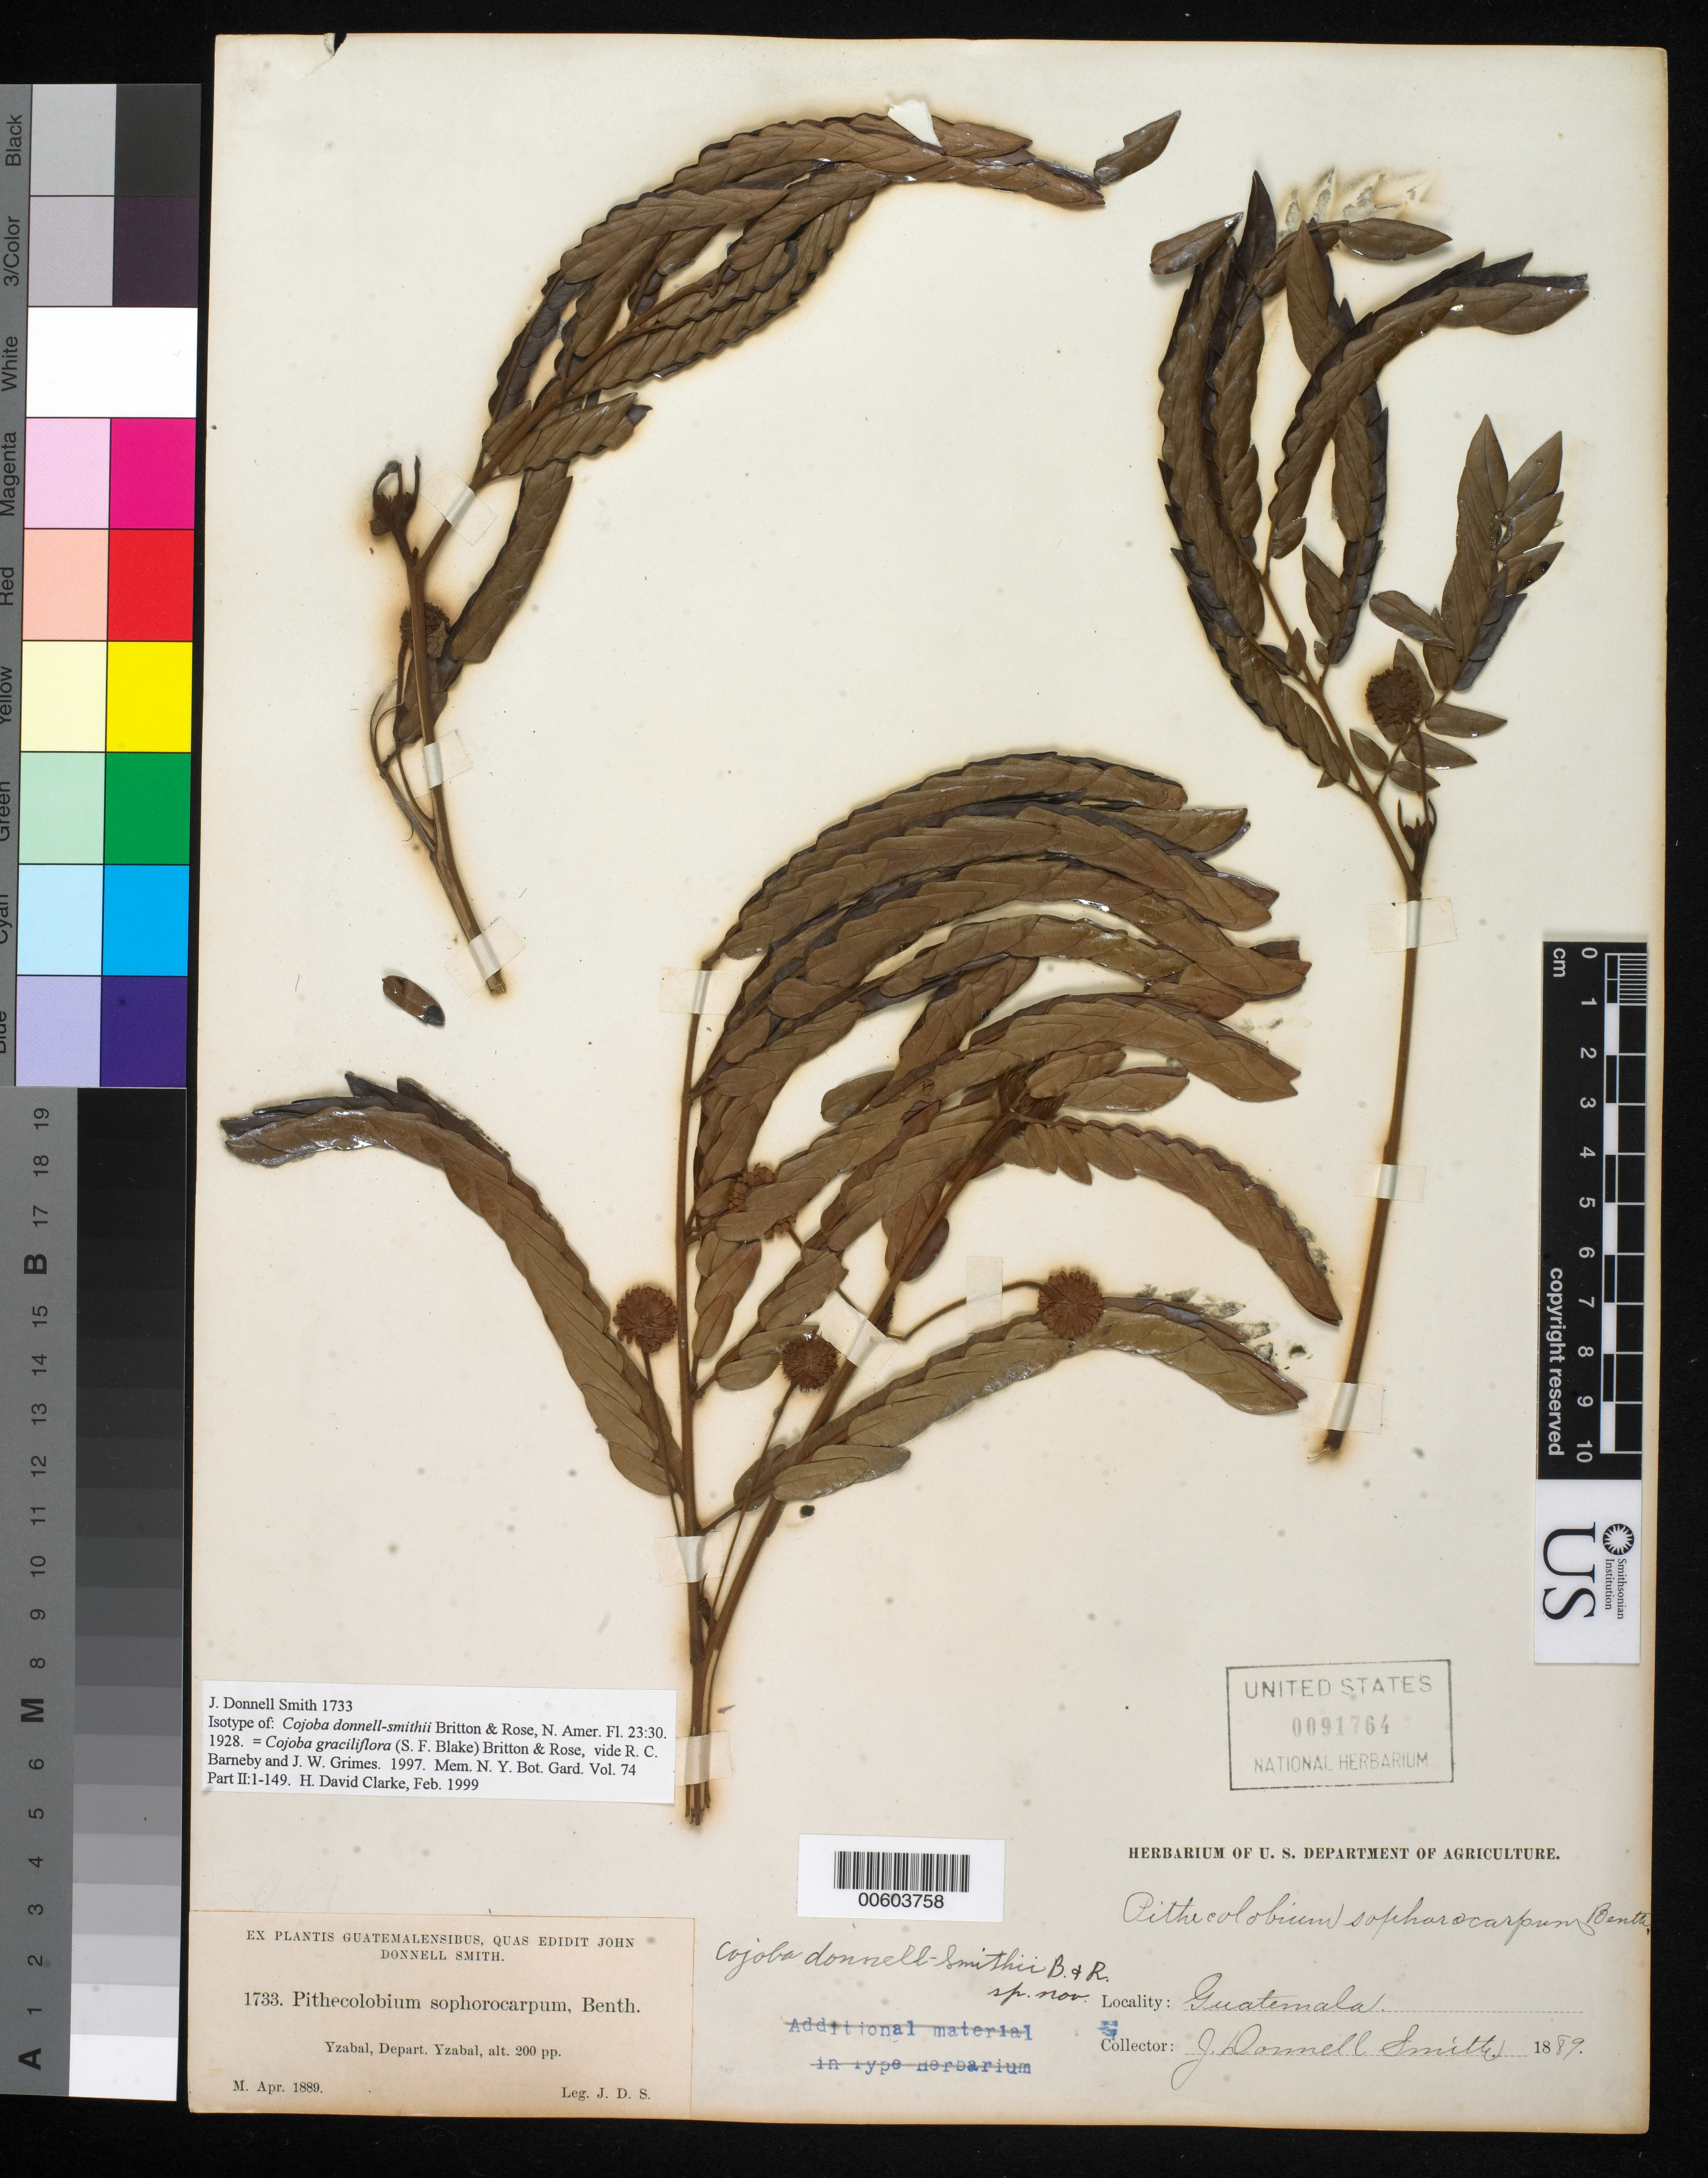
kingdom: Plantae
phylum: Tracheophyta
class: Magnoliopsida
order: Fabales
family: Fabaceae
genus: Cojoba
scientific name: Cojoba donnell-smithii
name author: Britton & Rose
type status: Isotype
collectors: J. Donnell Smith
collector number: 1733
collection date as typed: Apr 1889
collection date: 1889-04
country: Guatemala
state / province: Izabal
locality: Yzabal [sic].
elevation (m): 61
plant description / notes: Isolectotype? This sheet (USNH 91764) annotated by H. David Clarke (1999) as isotype. Of 2 sheets at US, USNH 942470 annotated (1994) and cited (1997) as holotype by Barneby & Grimes.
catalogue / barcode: US 91764